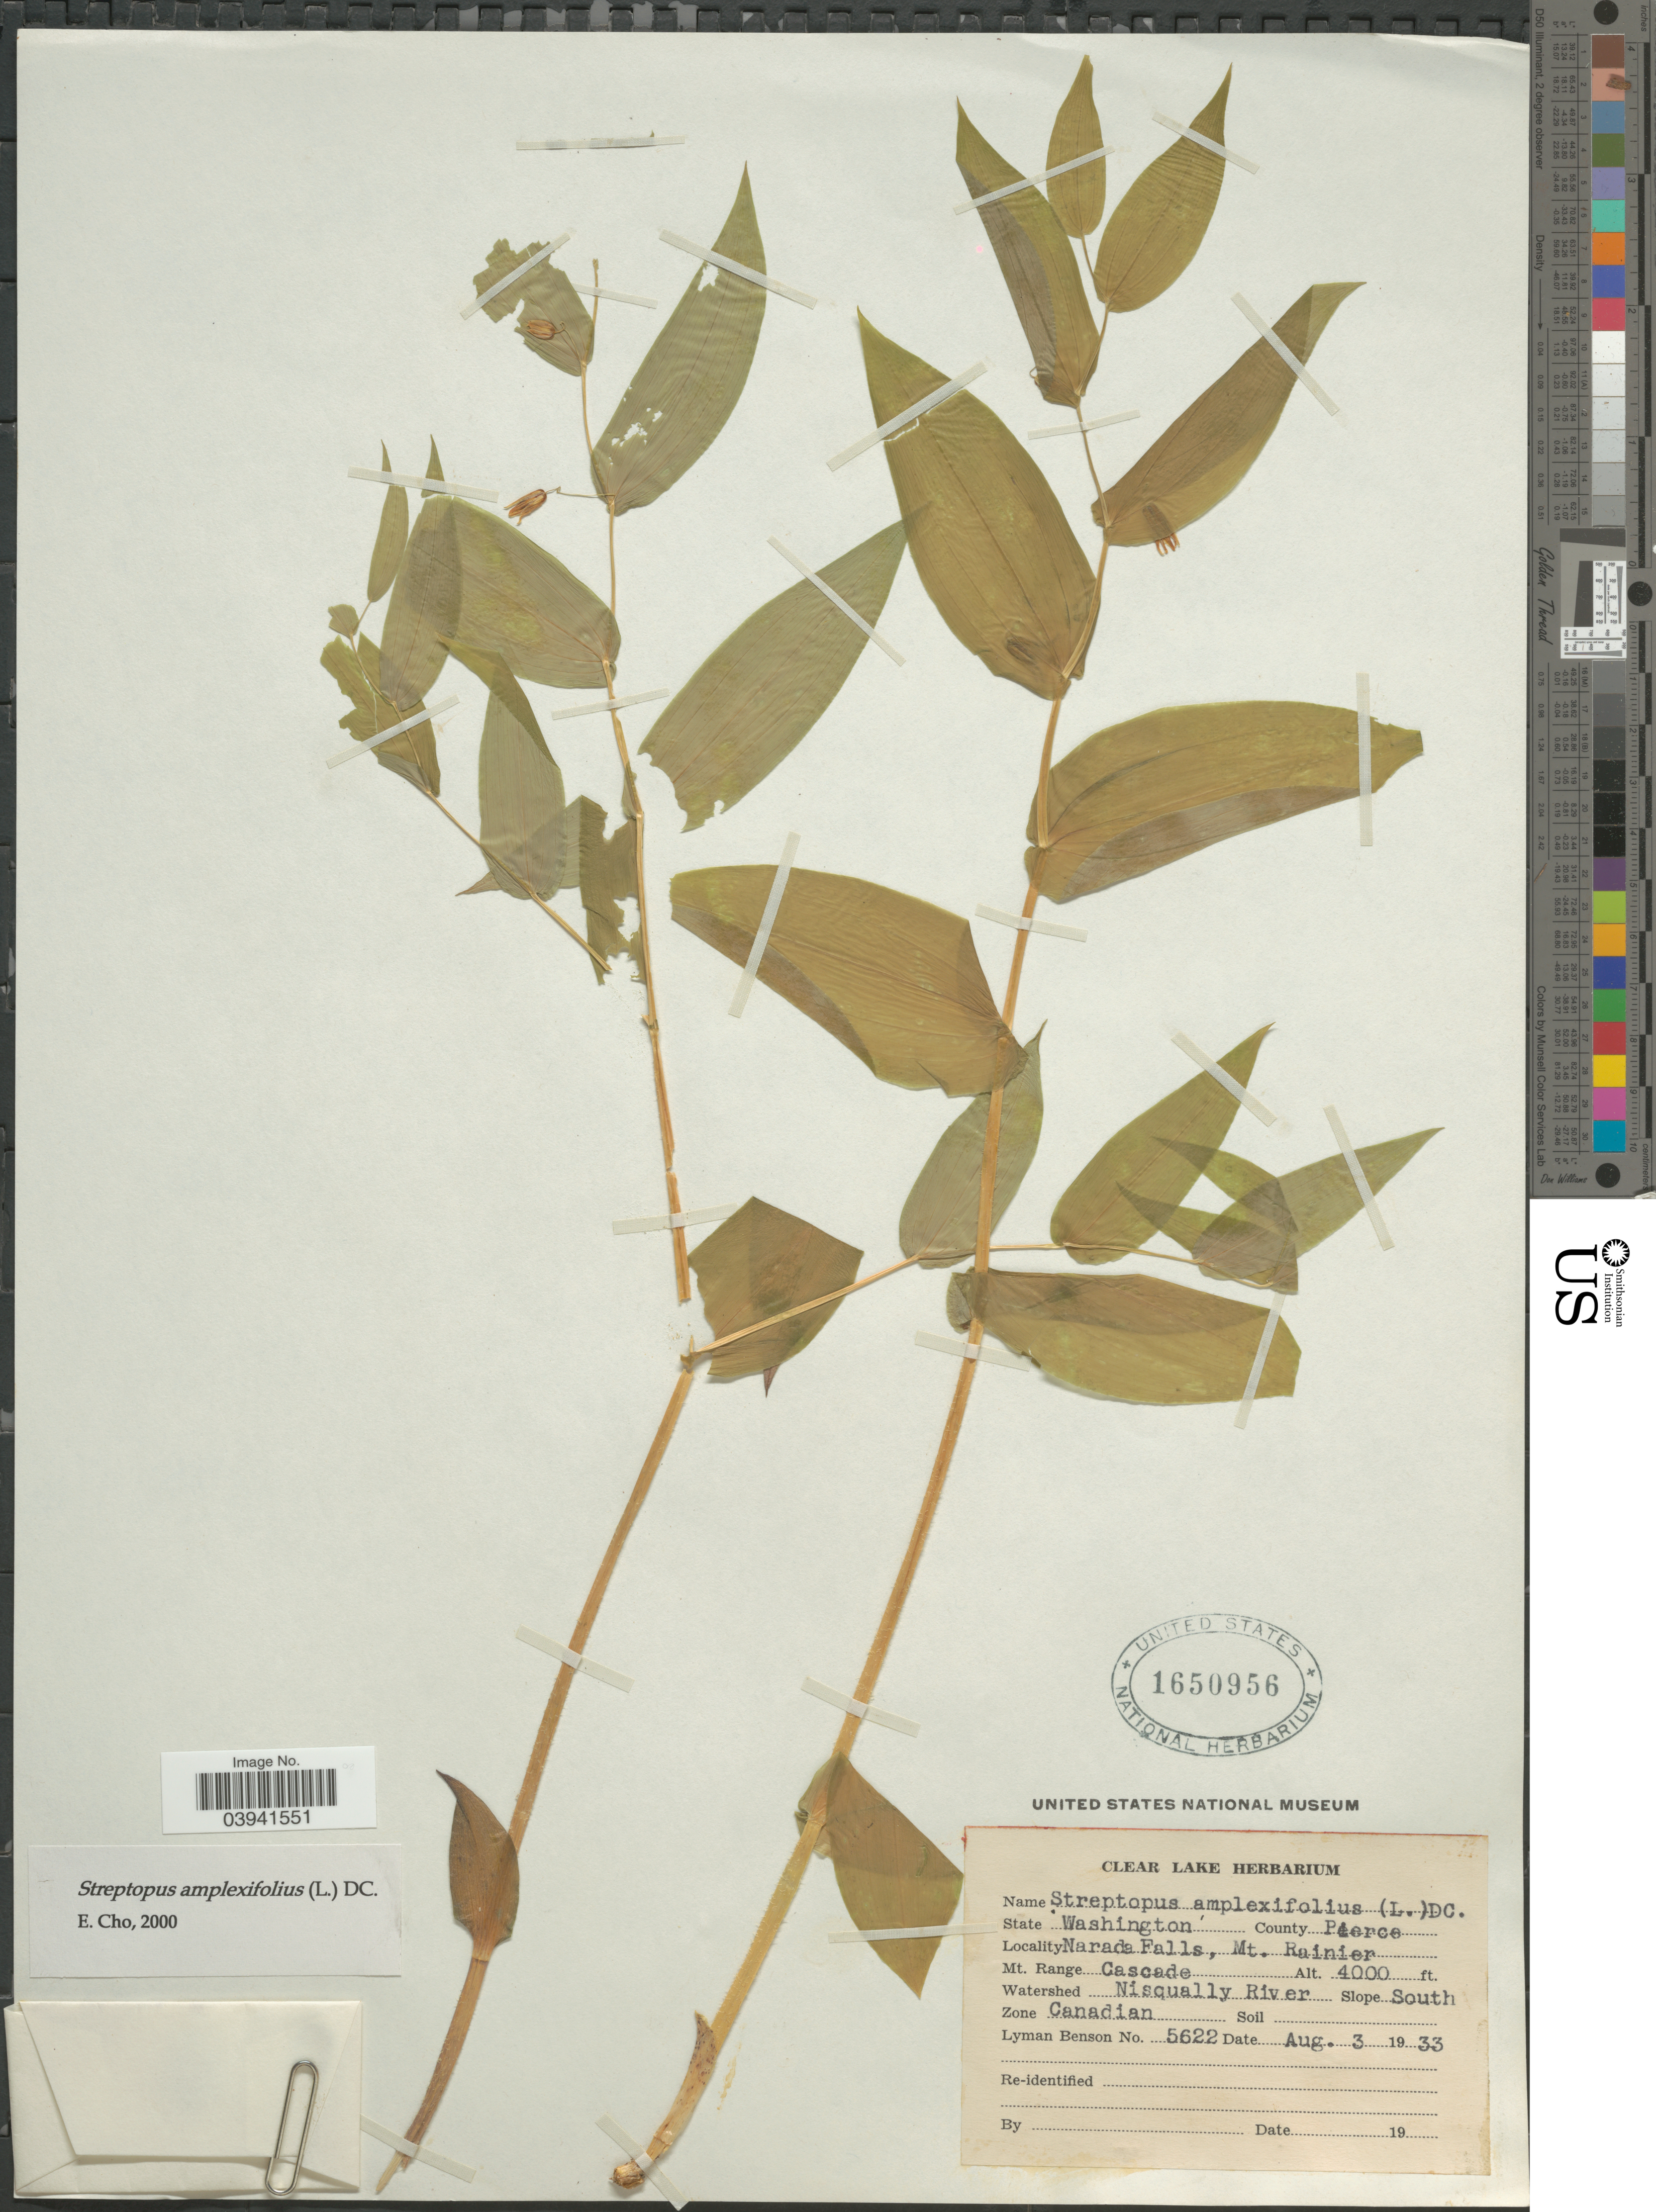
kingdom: Plantae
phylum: Tracheophyta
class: Liliopsida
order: Liliales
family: Liliaceae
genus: Streptopus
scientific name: Streptopus amplexifolius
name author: (L.) DC.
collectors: L. D. Benson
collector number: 5622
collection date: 1933-08-03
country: United States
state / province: Washington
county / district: Pierce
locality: County Pierce. Narada Falls, Mt. Rainier. Mt. Range Cascade. Watershed Nisqually River. Slope South. Zone Canadian.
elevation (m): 1219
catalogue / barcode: US 1650956